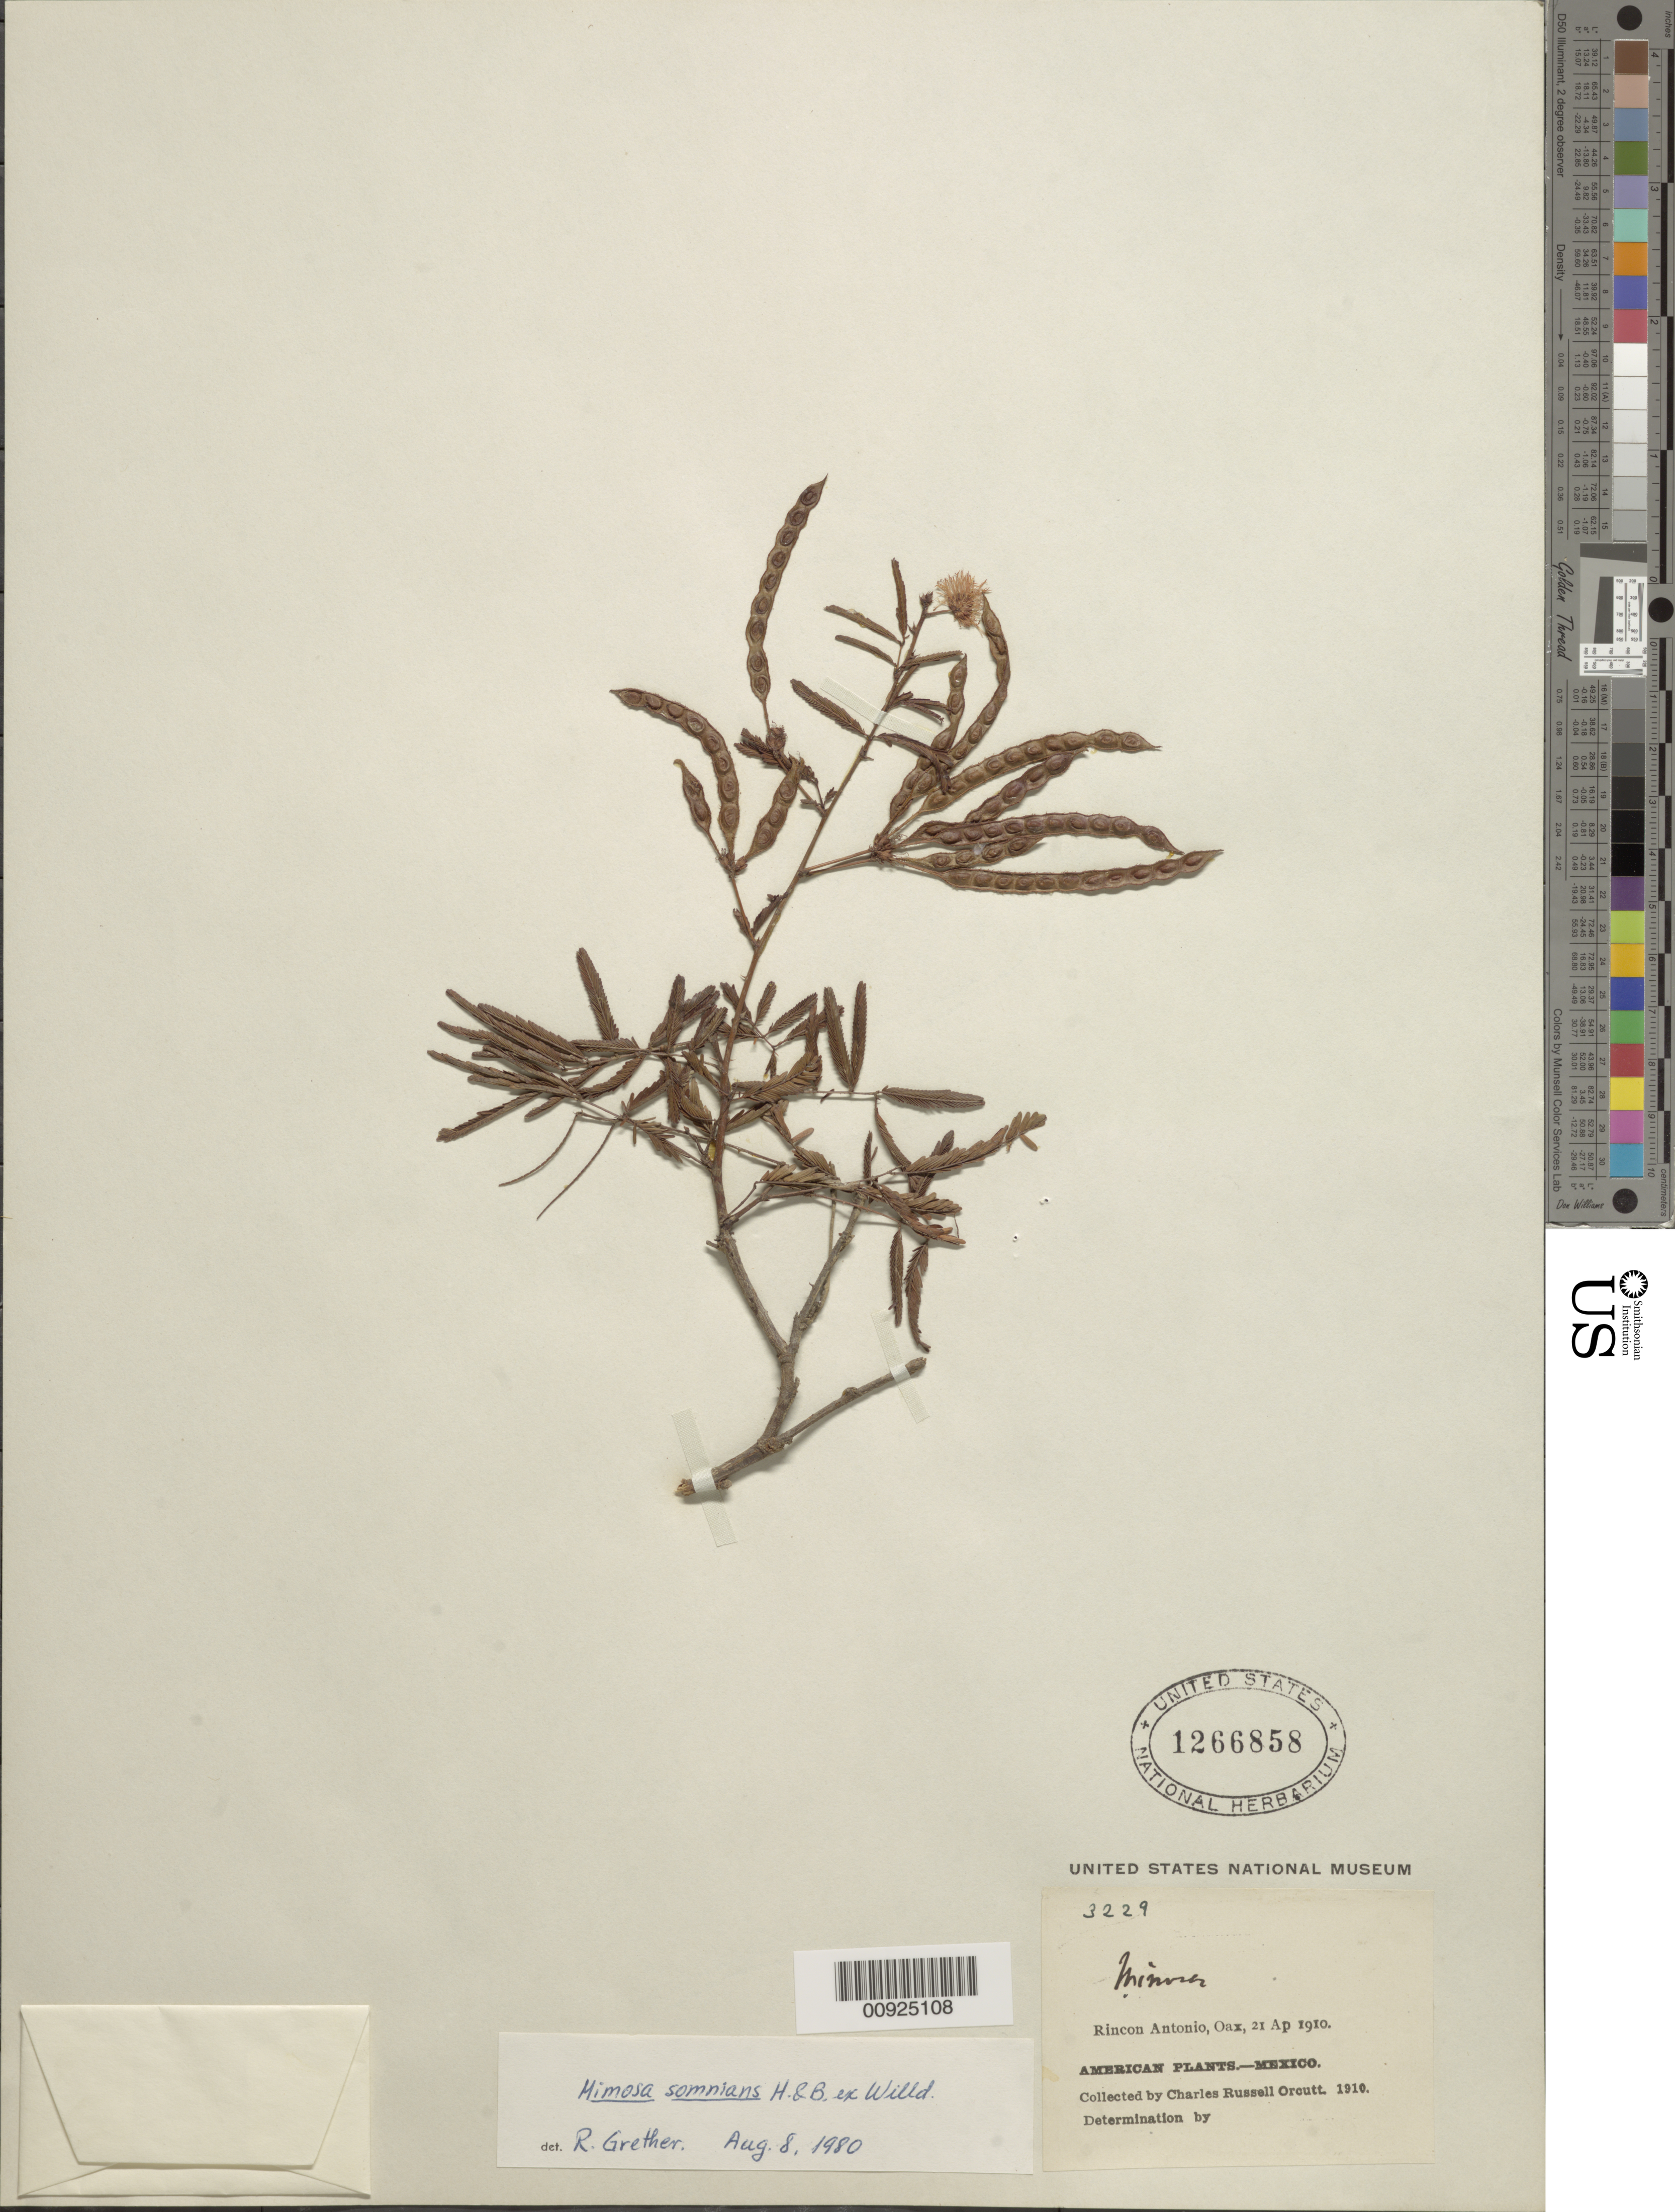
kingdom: Plantae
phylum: Tracheophyta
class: Magnoliopsida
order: Fabales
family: Fabaceae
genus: Mimosa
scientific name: Mimosa somnians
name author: Humb. & Bonpl. ex Willd.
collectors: C. R. Orcutt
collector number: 3229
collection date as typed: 21 Apr 1910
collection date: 1910-04-21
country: Mexico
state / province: Oaxaca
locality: Rincon Antonio, Oaxaca.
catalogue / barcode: US 1266858